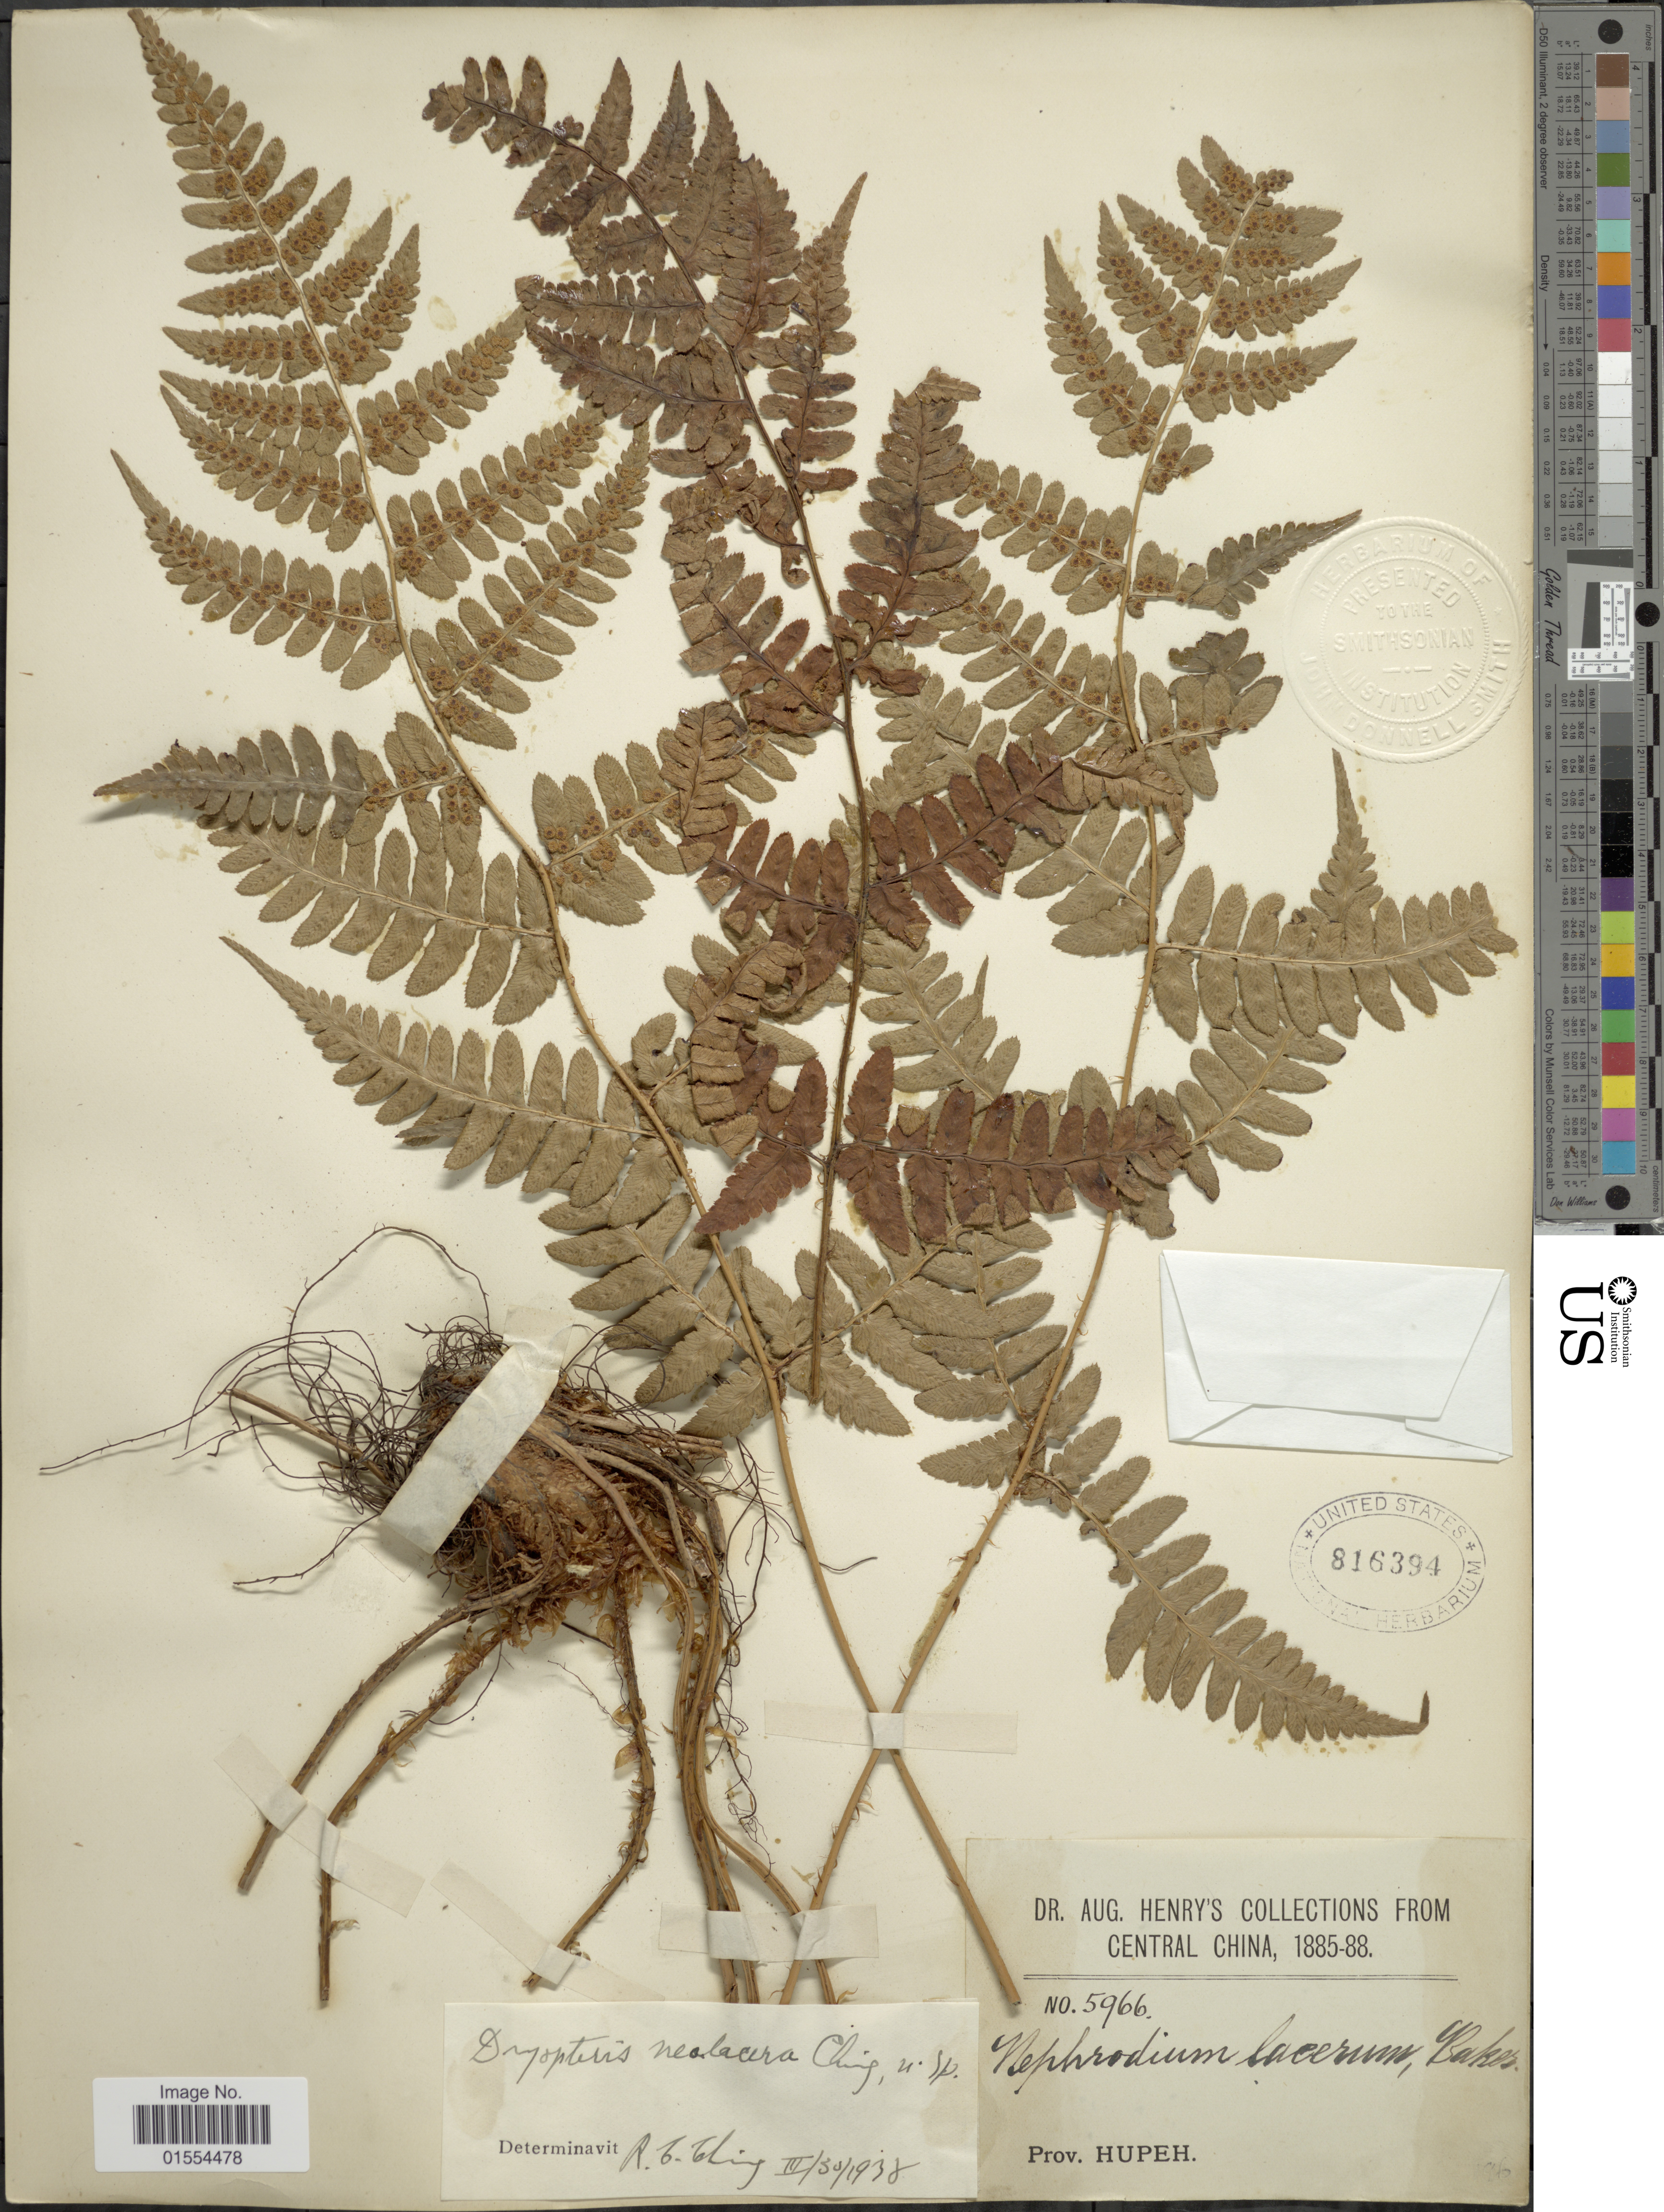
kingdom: Plantae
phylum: Tracheophyta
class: Polypodiopsida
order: Polypodiales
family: Dryopteridaceae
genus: Dryopteris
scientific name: Dryopteris neolacera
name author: Ching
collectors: A. Henry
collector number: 5966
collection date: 1885/1888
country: China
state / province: Hubei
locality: Central China. Prov. Hupeh.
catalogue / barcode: US 816394